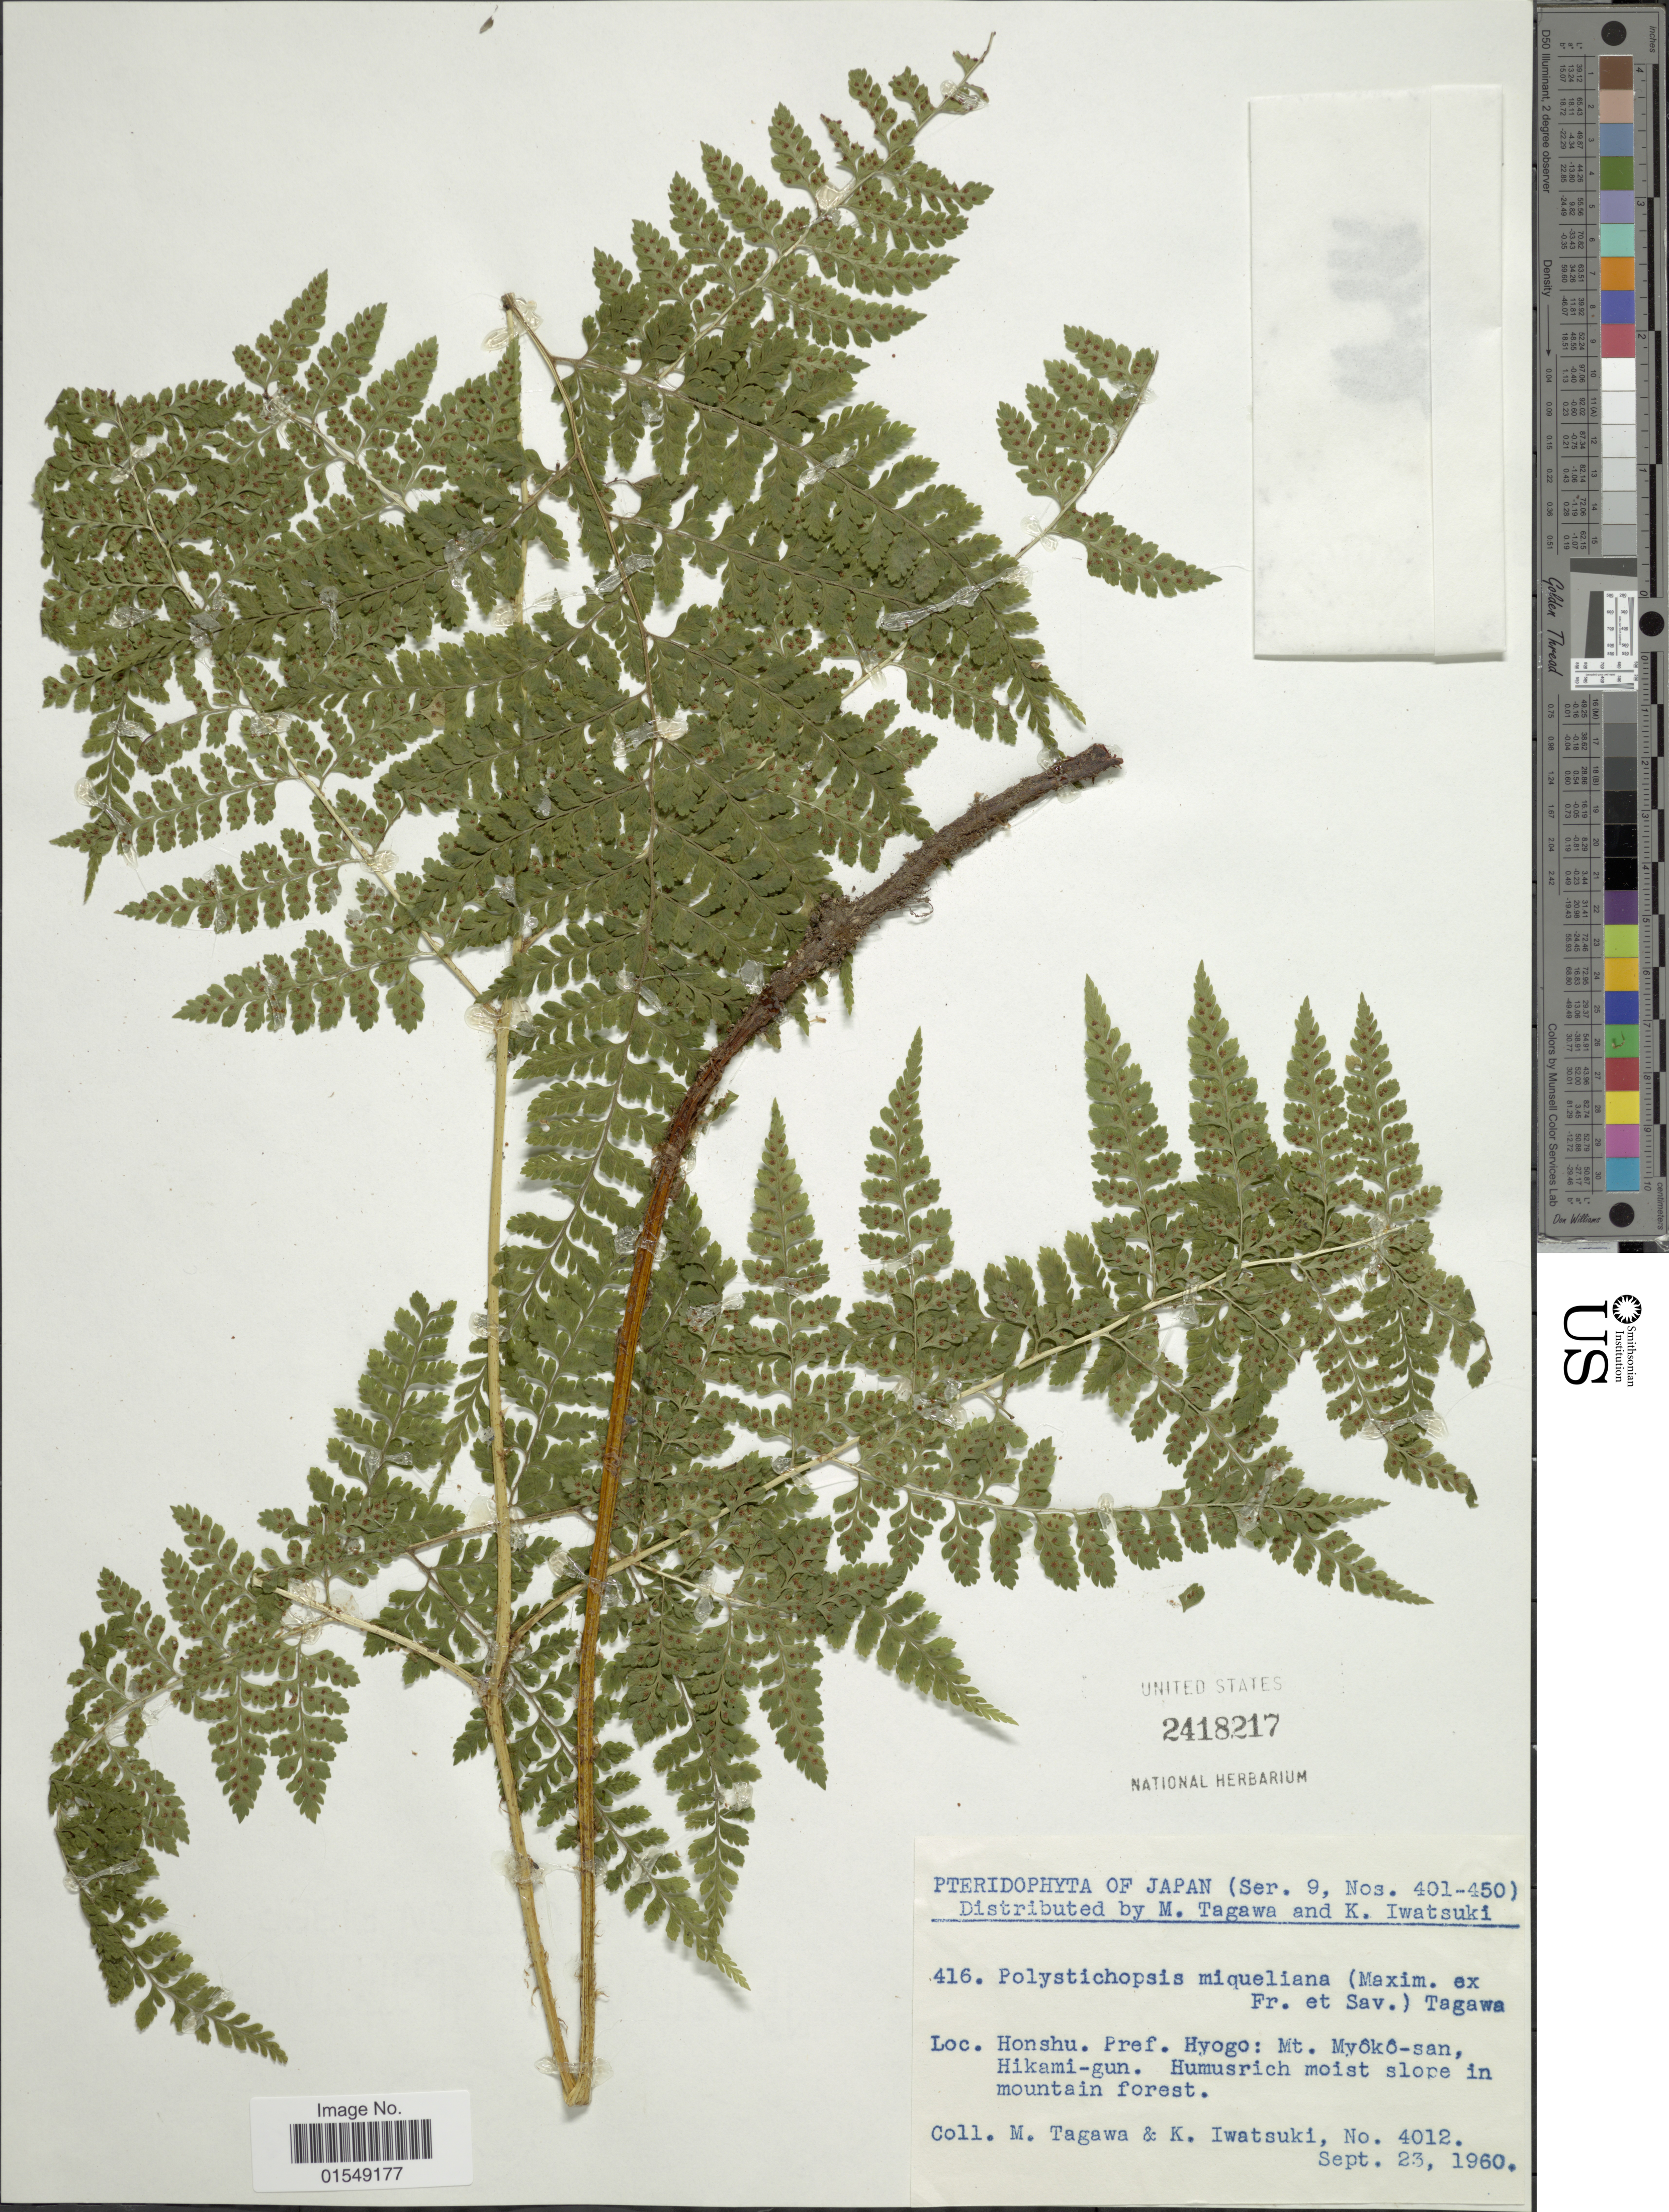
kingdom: Plantae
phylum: Tracheophyta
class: Polypodiopsida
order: Polypodiales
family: Dryopteridaceae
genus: Arachniodes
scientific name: Arachniodes miqueliana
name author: (Maxim. ex Franch. & Sav.) Ohwi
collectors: M. Tagawa & K. Iwatsuki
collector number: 4012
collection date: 1960-09-23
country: Japan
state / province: Hyogo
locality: Honshu, Mt. Myôkô-san, Hikami-gun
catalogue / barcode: US 2418217